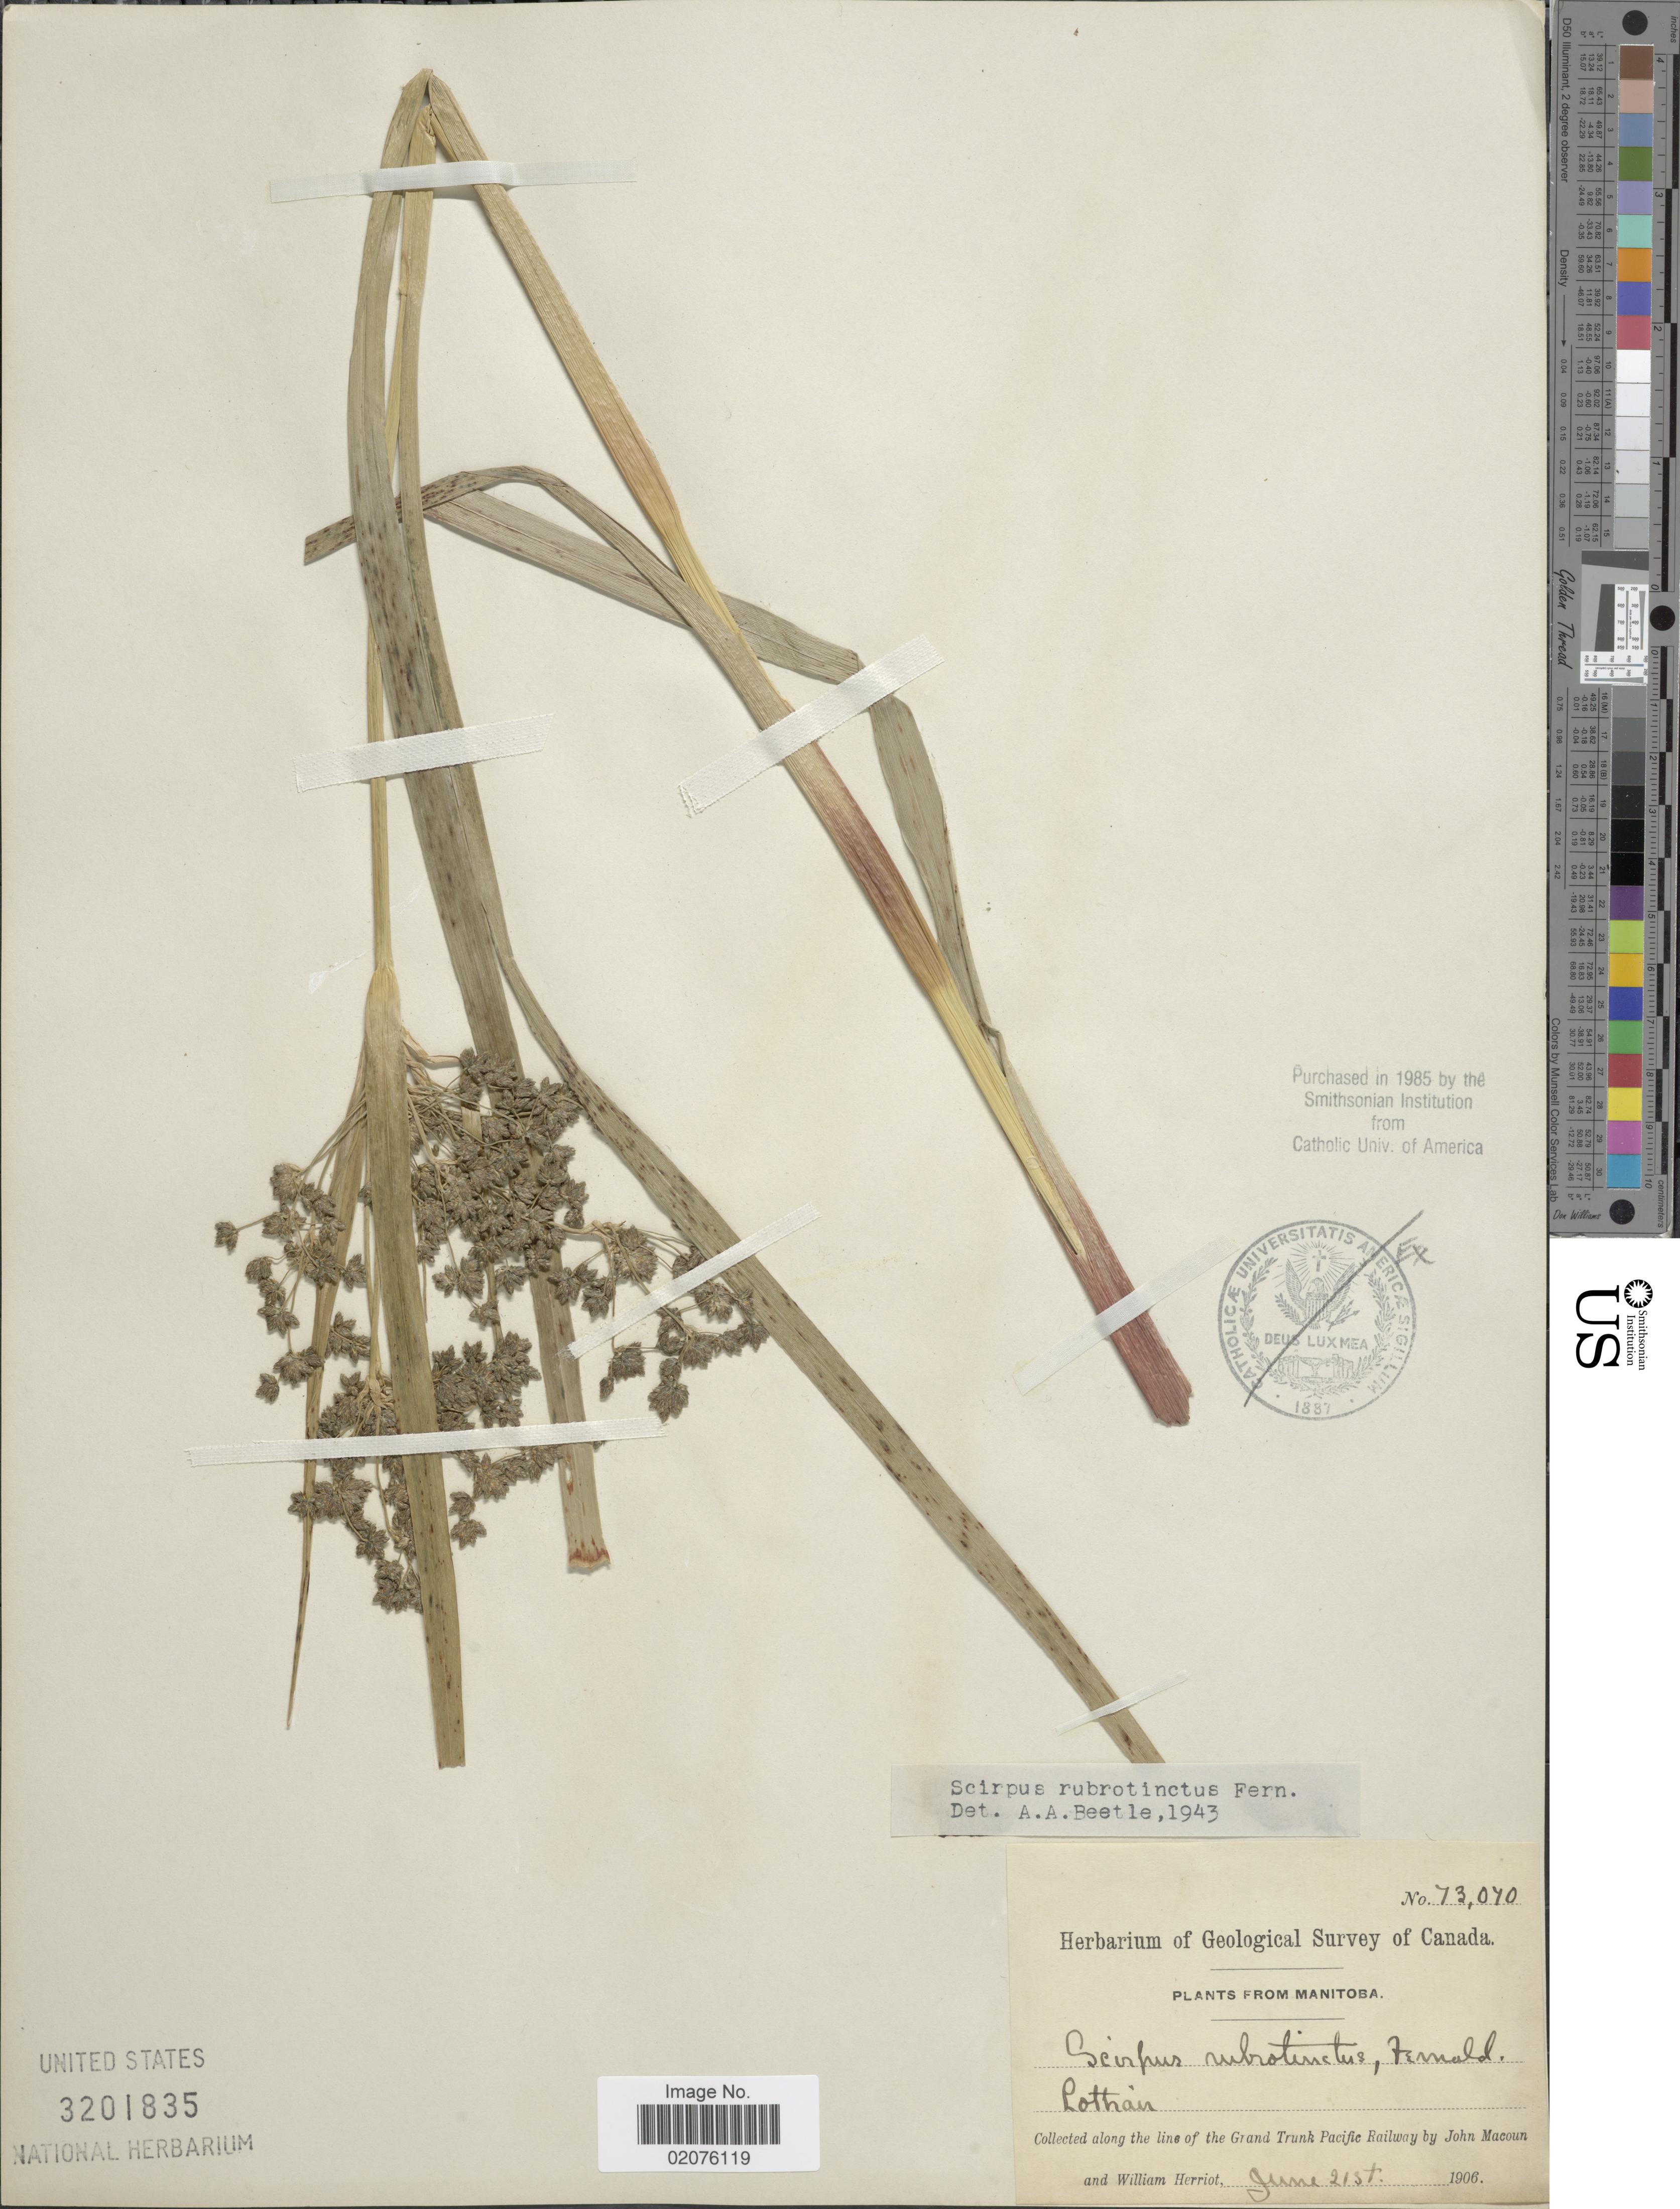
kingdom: Plantae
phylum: Tracheophyta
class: Liliopsida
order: Poales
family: Cyperaceae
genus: Scirpus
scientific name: Scirpus microcarpus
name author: J. Presl & C. Presl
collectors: J. Macoun & W. Herriot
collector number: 73040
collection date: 1906-06-21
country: Canada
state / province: Manitoba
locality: Lothain, along the line of the Grand Trunk Pacific Railway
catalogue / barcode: US 3201835